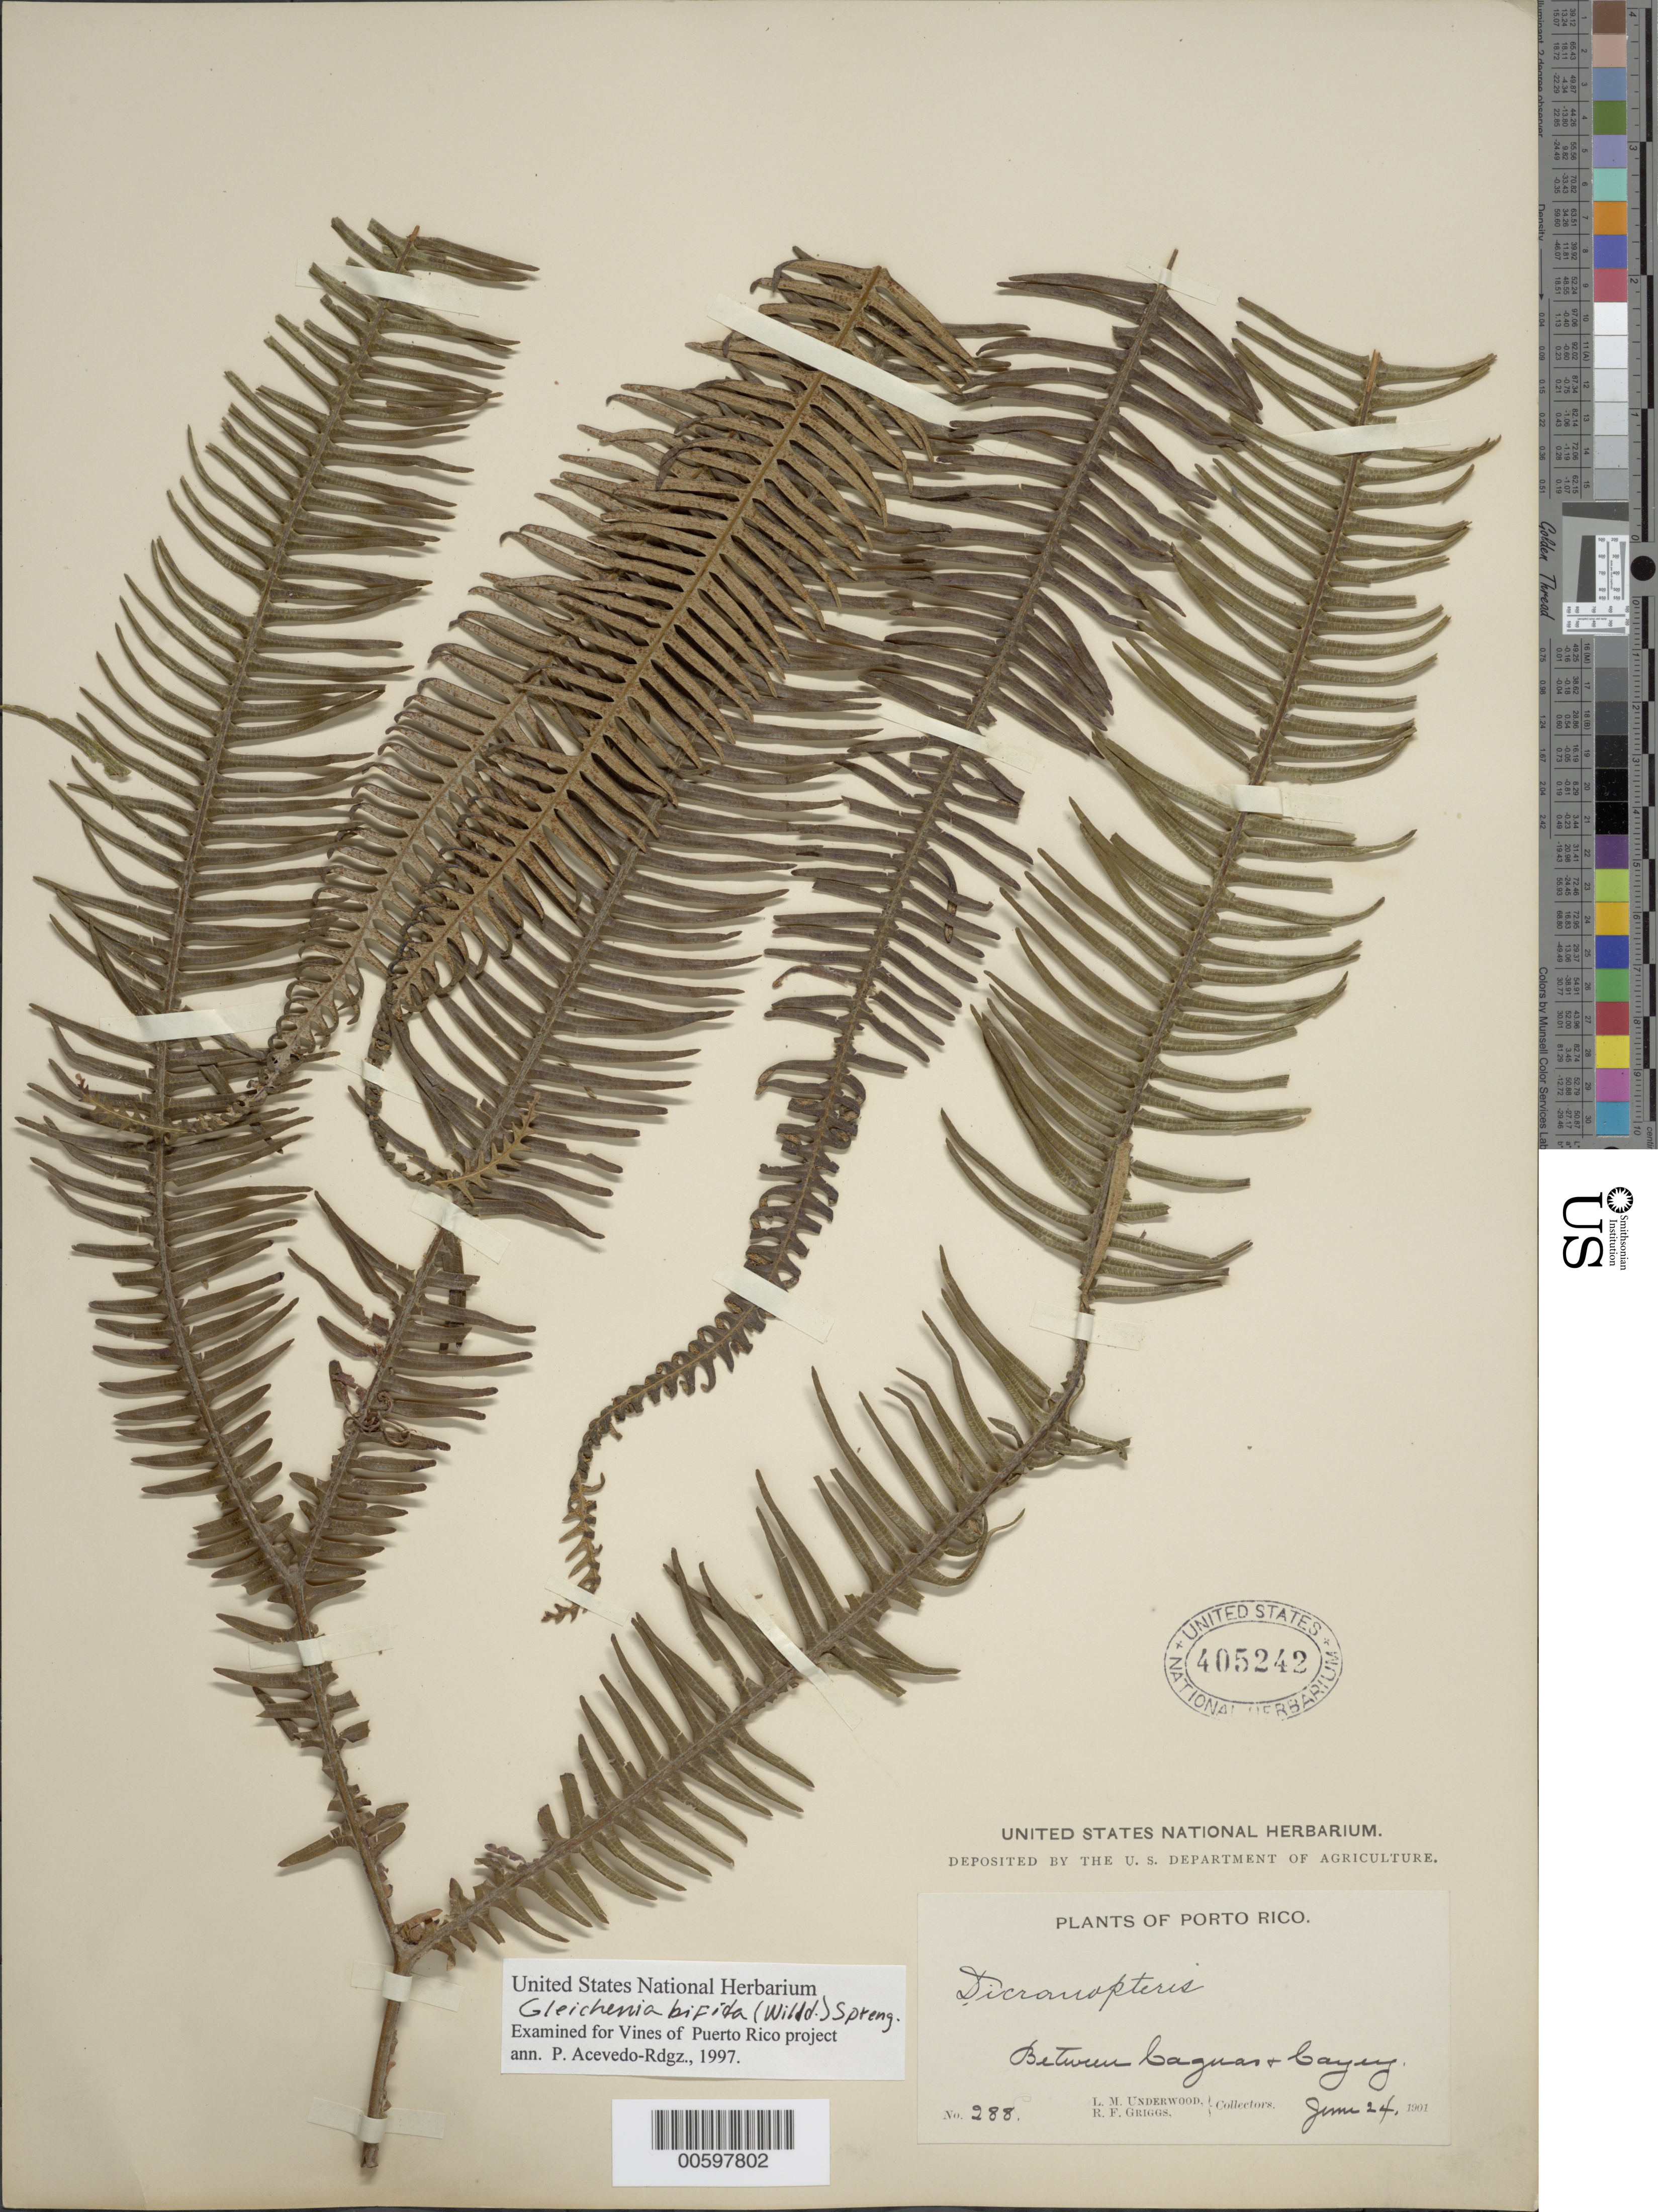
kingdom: Plantae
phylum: Tracheophyta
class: Polypodiopsida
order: Gleicheniales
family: Gleicheniaceae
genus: Sticherus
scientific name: Sticherus bifidus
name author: (Willd.) Ching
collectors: L. M. Underwood & R. F. Griggs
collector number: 288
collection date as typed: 24 Jun 1901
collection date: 1901-06-24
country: Puerto Rico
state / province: Caguas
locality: between Caguas & Cayey.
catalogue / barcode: US 405242